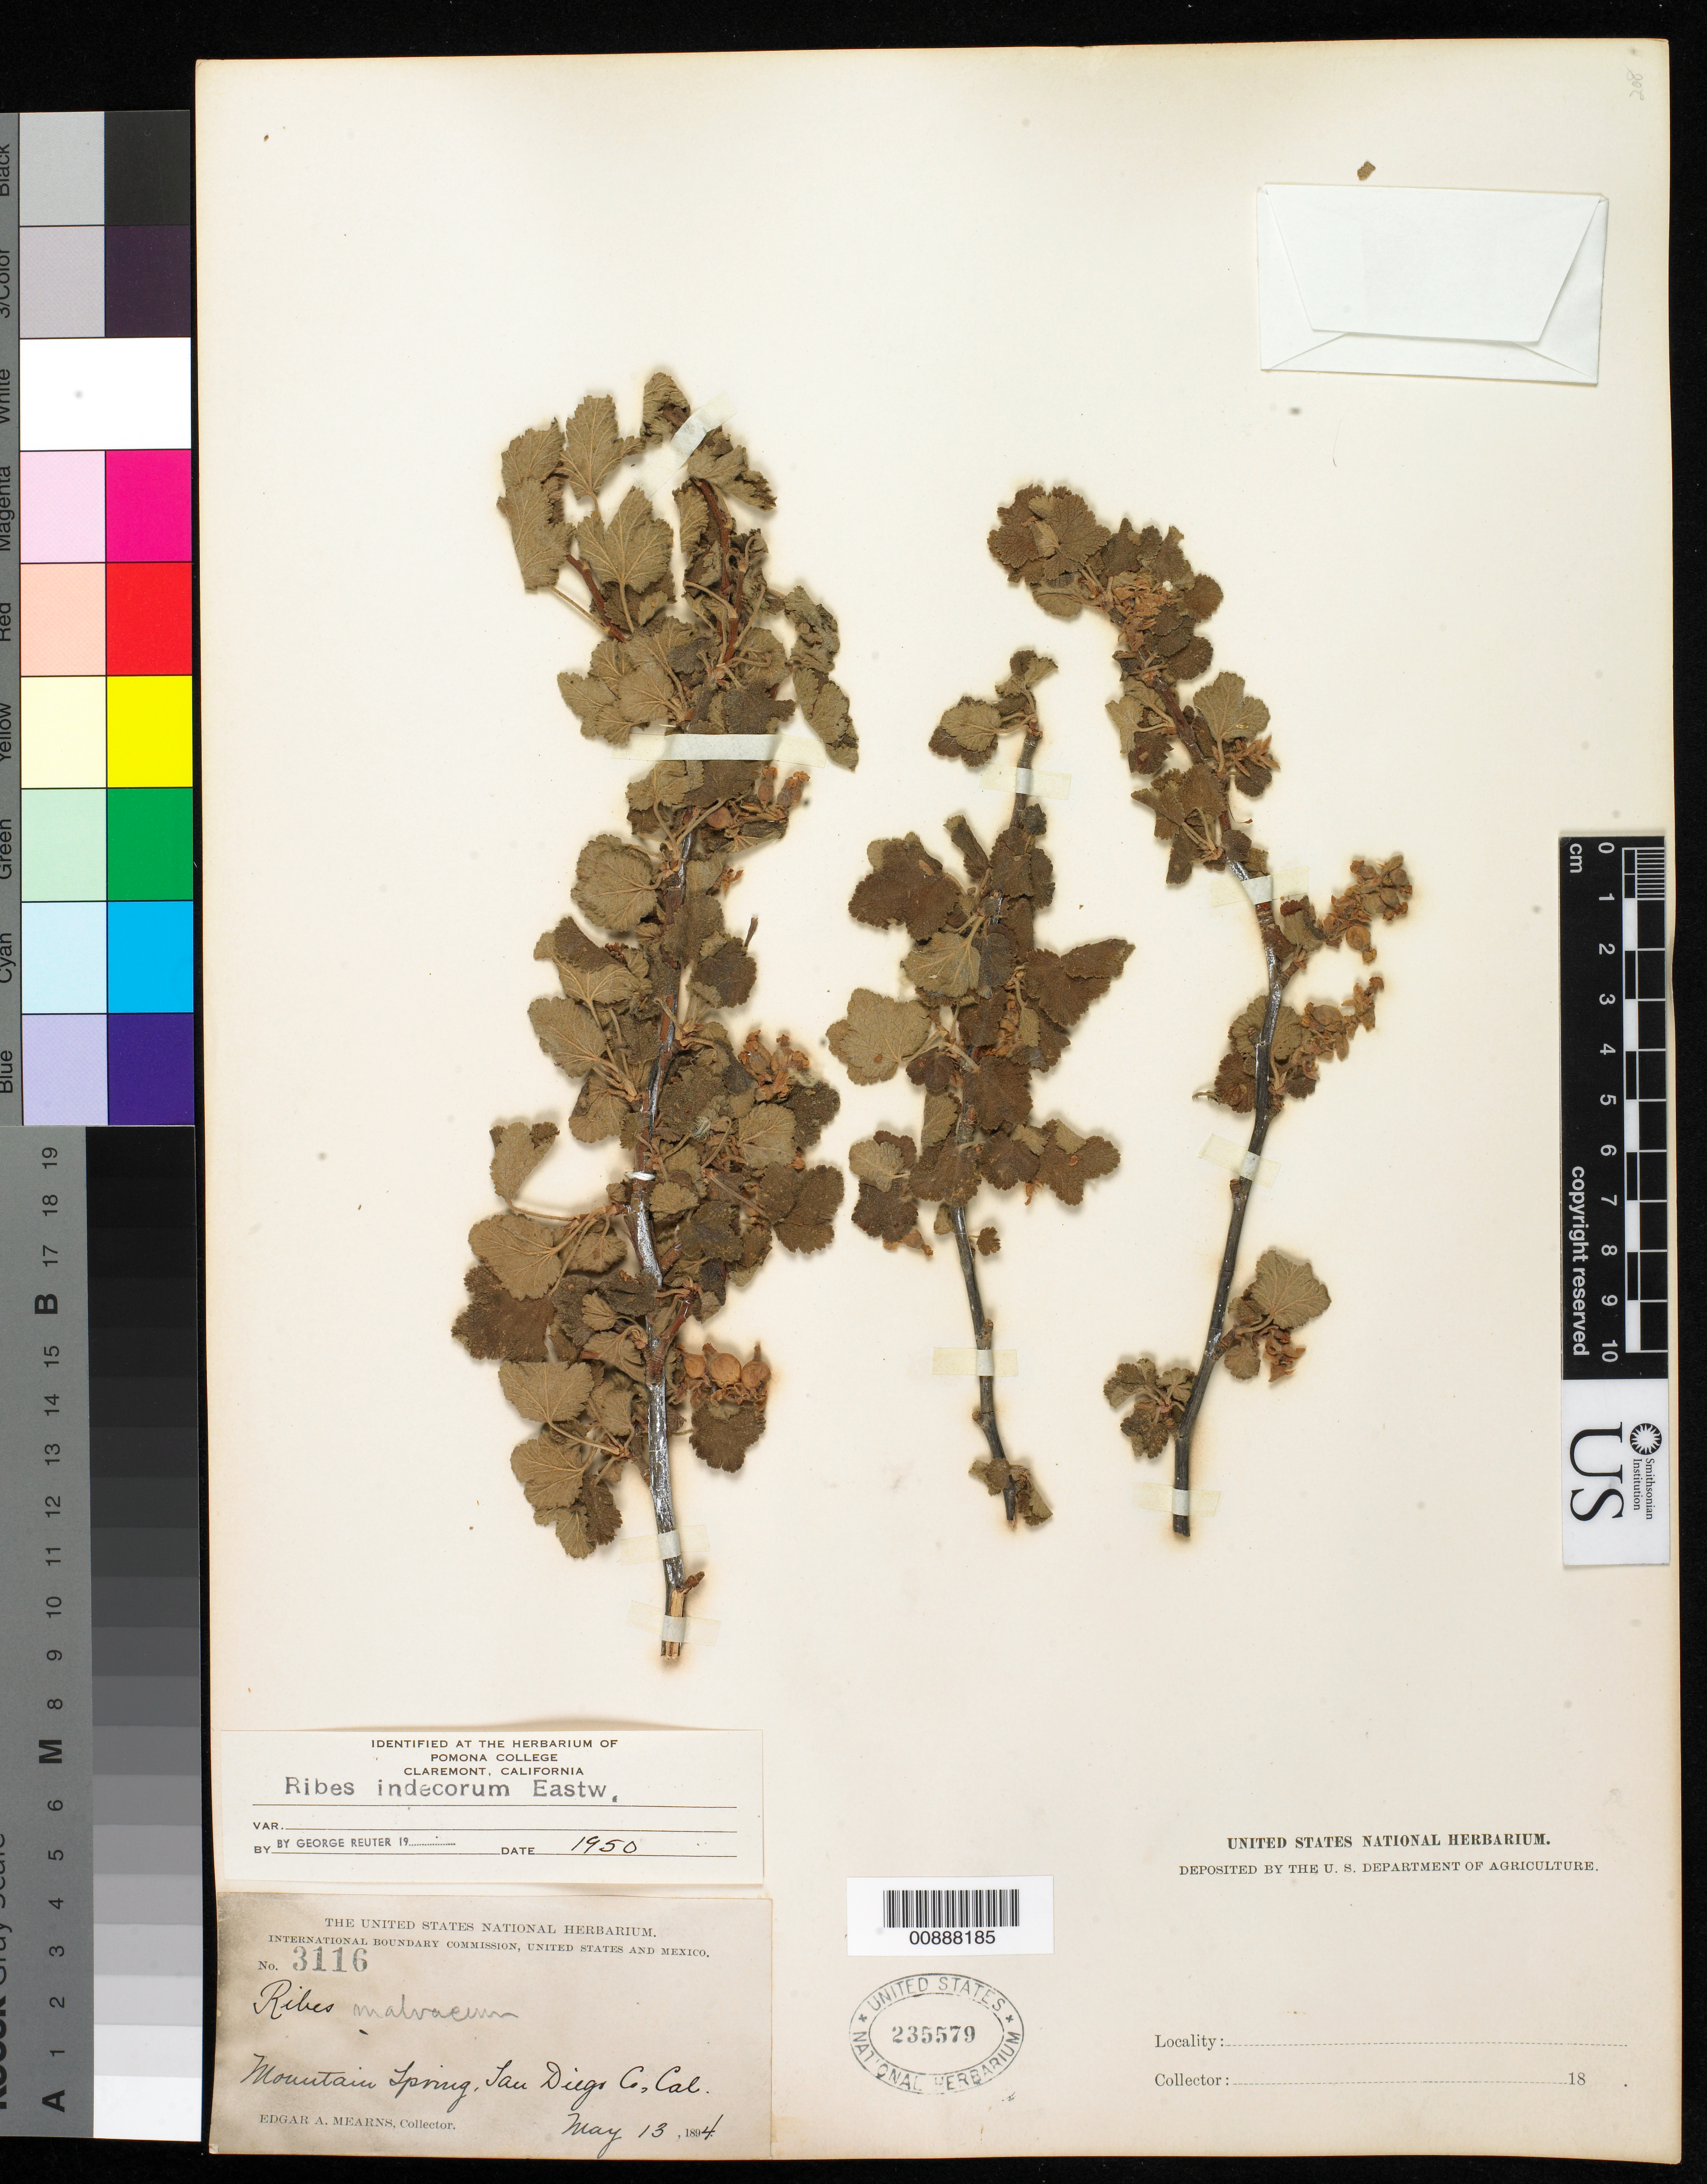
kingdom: Plantae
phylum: Tracheophyta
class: Magnoliopsida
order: Saxifragales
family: Grossulariaceae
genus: Ribes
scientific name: Ribes indecorum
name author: Eastw.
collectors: E. A. Mearns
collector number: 3116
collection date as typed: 13 May 1894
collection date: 1894-05-13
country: United States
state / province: California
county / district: San Diego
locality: Mountain Spring, San Diego County, California.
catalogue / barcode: US 235579